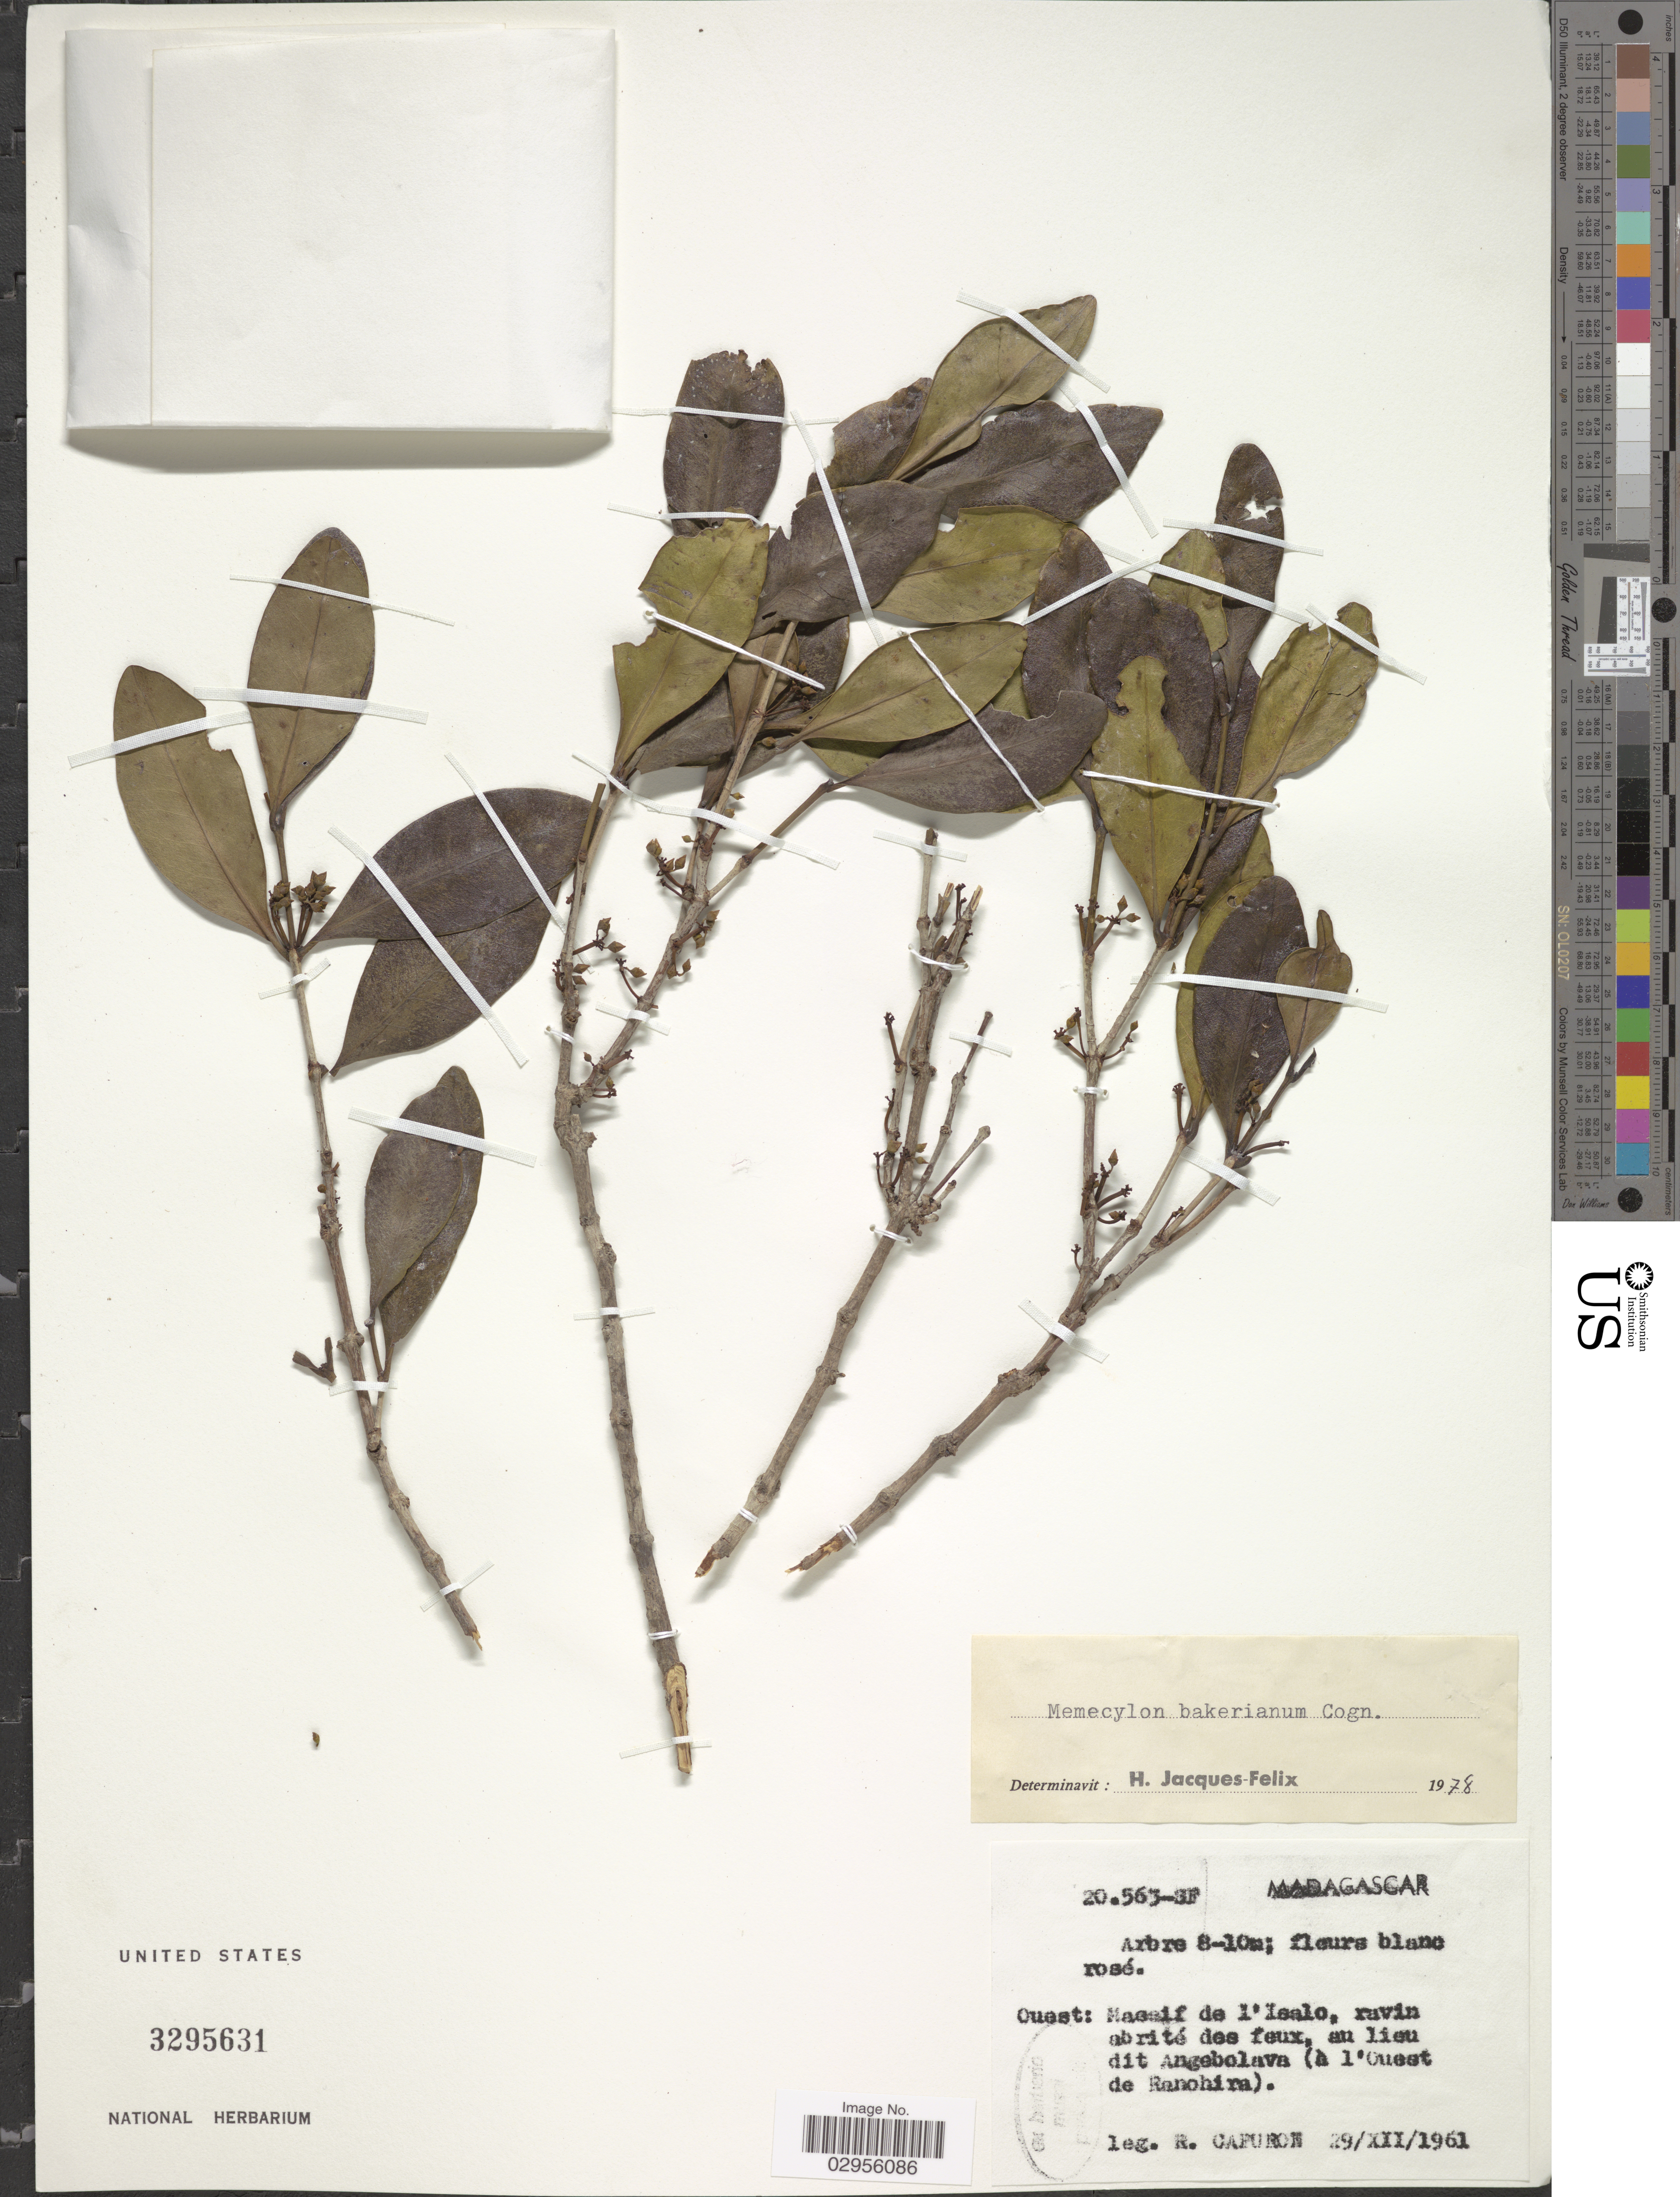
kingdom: Plantae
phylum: Tracheophyta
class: Magnoliopsida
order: Myrtales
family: Melastomataceae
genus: Memecylon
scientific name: Memecylon bakerianum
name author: Cogn.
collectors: R. Capuron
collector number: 20563-SF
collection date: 1961-12-29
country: Madagascar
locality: Ouest: Massif de l'Isalo, au lieu dit Angebolava (à l'Ouest de Ranohira).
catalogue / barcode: US 3295631